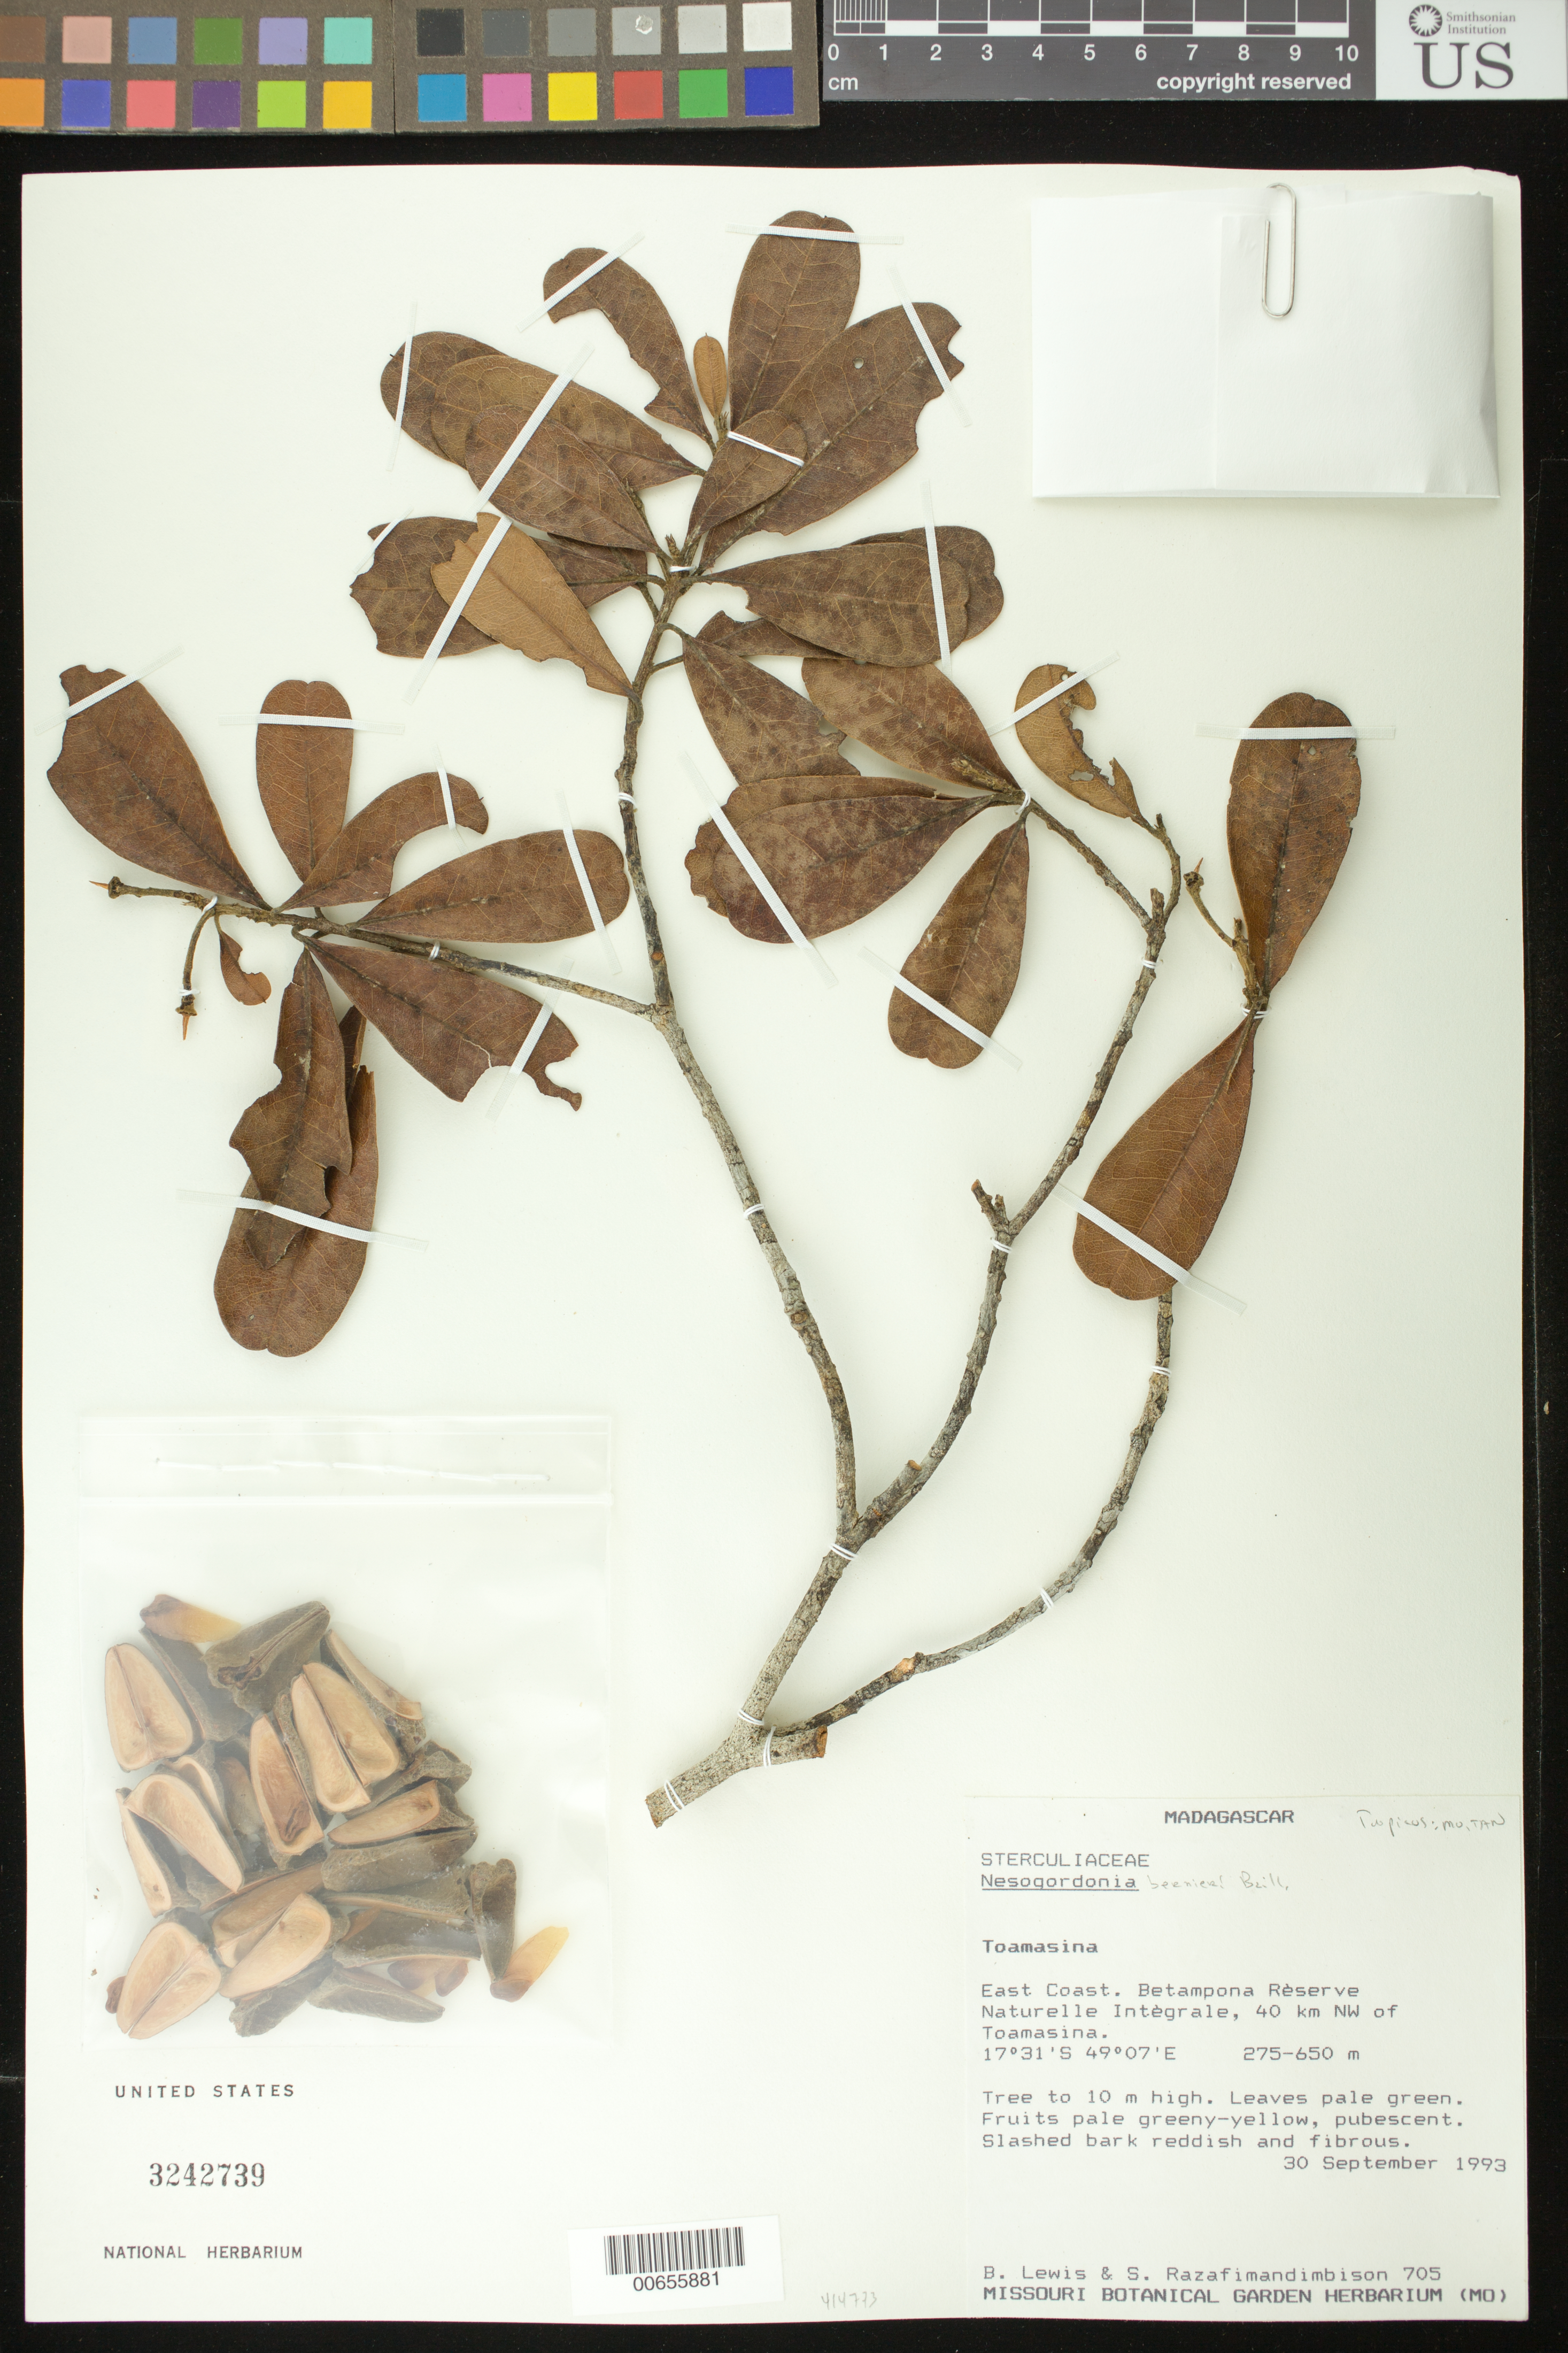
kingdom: Plantae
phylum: Tracheophyta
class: Magnoliopsida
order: Malvales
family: Malvaceae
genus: Nesogordonia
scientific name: Nesogordonia bernieri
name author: Baill.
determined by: Dorr, Laurence J., Curator (BOT), Smithsonian Institution - National Museum of Natural History (UNITED STATES)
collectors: B. A. Lewis & S. Razafimandimbison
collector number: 705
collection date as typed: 30 Sep 1993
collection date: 1993-09-30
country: Madagascar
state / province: Analanjirofo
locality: East Coast, Betampona Rèserve Naturelle Intègrale, 40 km NW of Toamasina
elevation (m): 275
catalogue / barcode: US 3242739